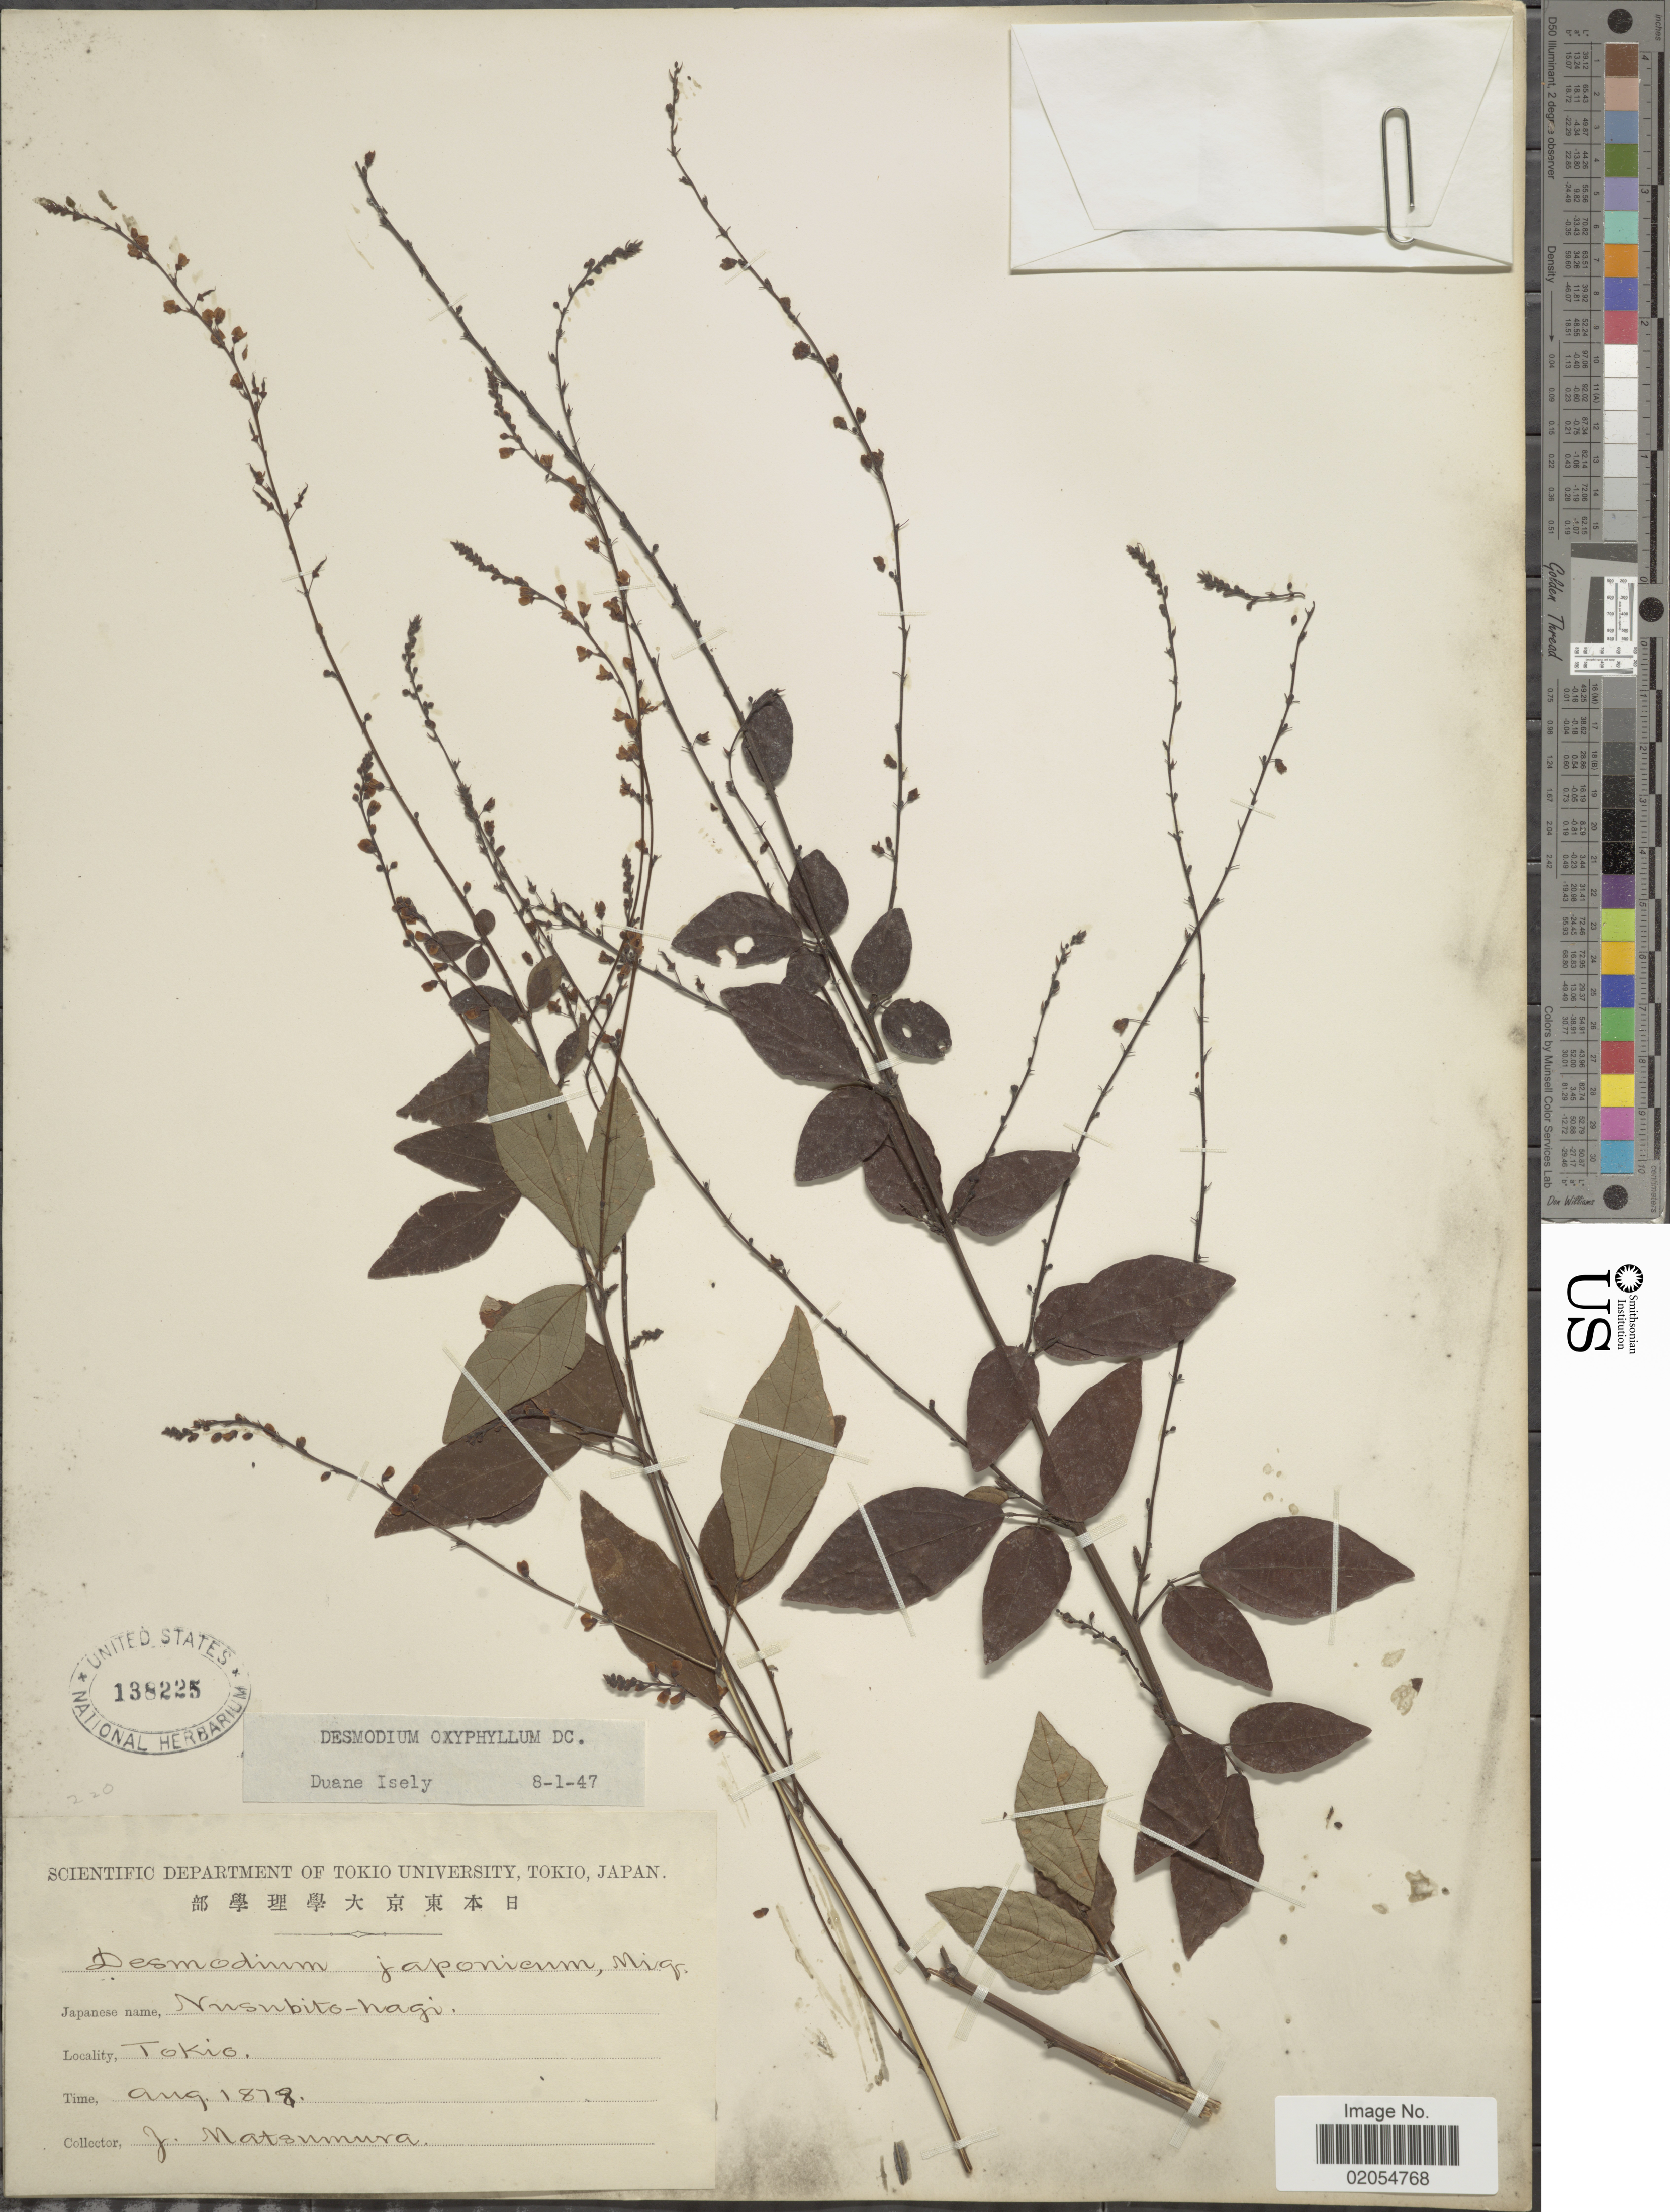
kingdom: Plantae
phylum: Tracheophyta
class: Magnoliopsida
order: Fabales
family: Fabaceae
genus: Hylodesmum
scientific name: Hylodesmum podocarpum subsp. oxyphyllum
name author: (DC.) H. Ohashi & R.R. Mill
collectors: J. Matsumura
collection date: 1878-08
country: Japan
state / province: Tokyo, Federal City of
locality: Tokio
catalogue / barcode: US 138225